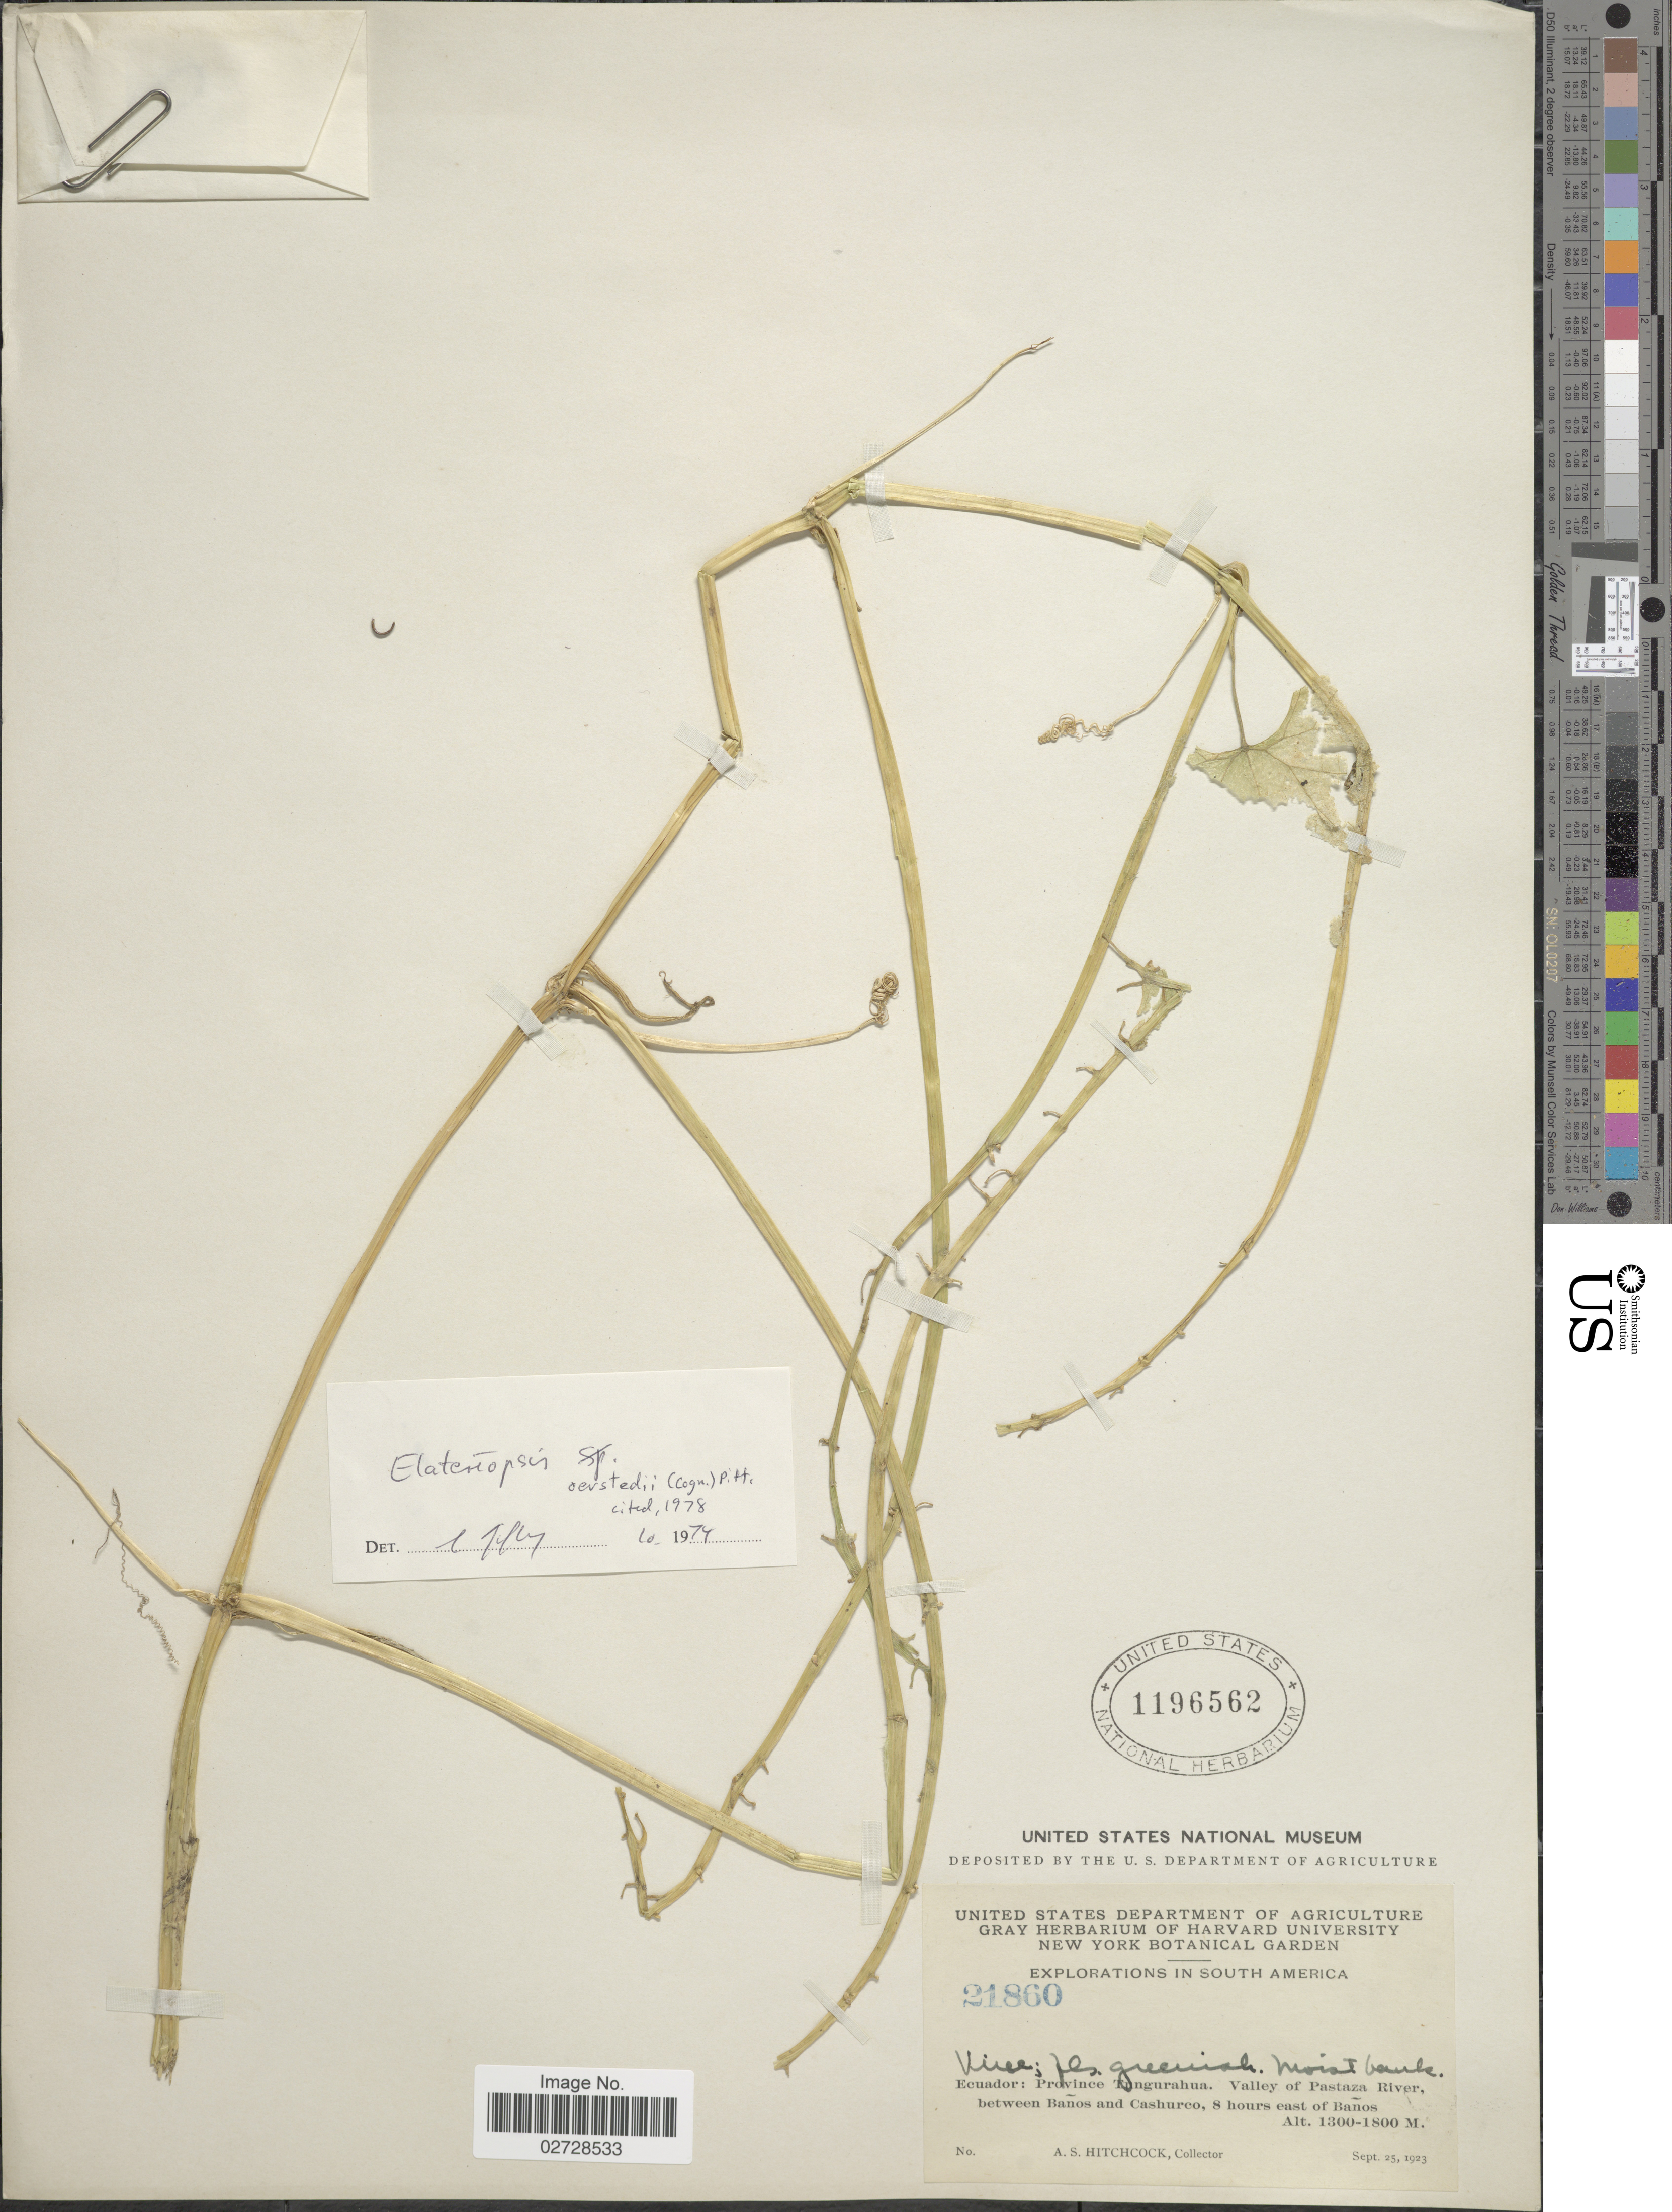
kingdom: Plantae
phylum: Tracheophyta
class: Magnoliopsida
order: Cucurbitales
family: Cucurbitaceae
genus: Hanburia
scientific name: Hanburia oerstedii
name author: (Cogn.) H. Schaef. & S.S. Renner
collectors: A. S. Hitchcock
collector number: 21860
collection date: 1923-09-25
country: Ecuador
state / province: Tungurahua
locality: Valley of Pastaza River, between Banos and Cashurco, 8 hours east of Banos.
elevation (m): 1300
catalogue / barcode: US 1196562